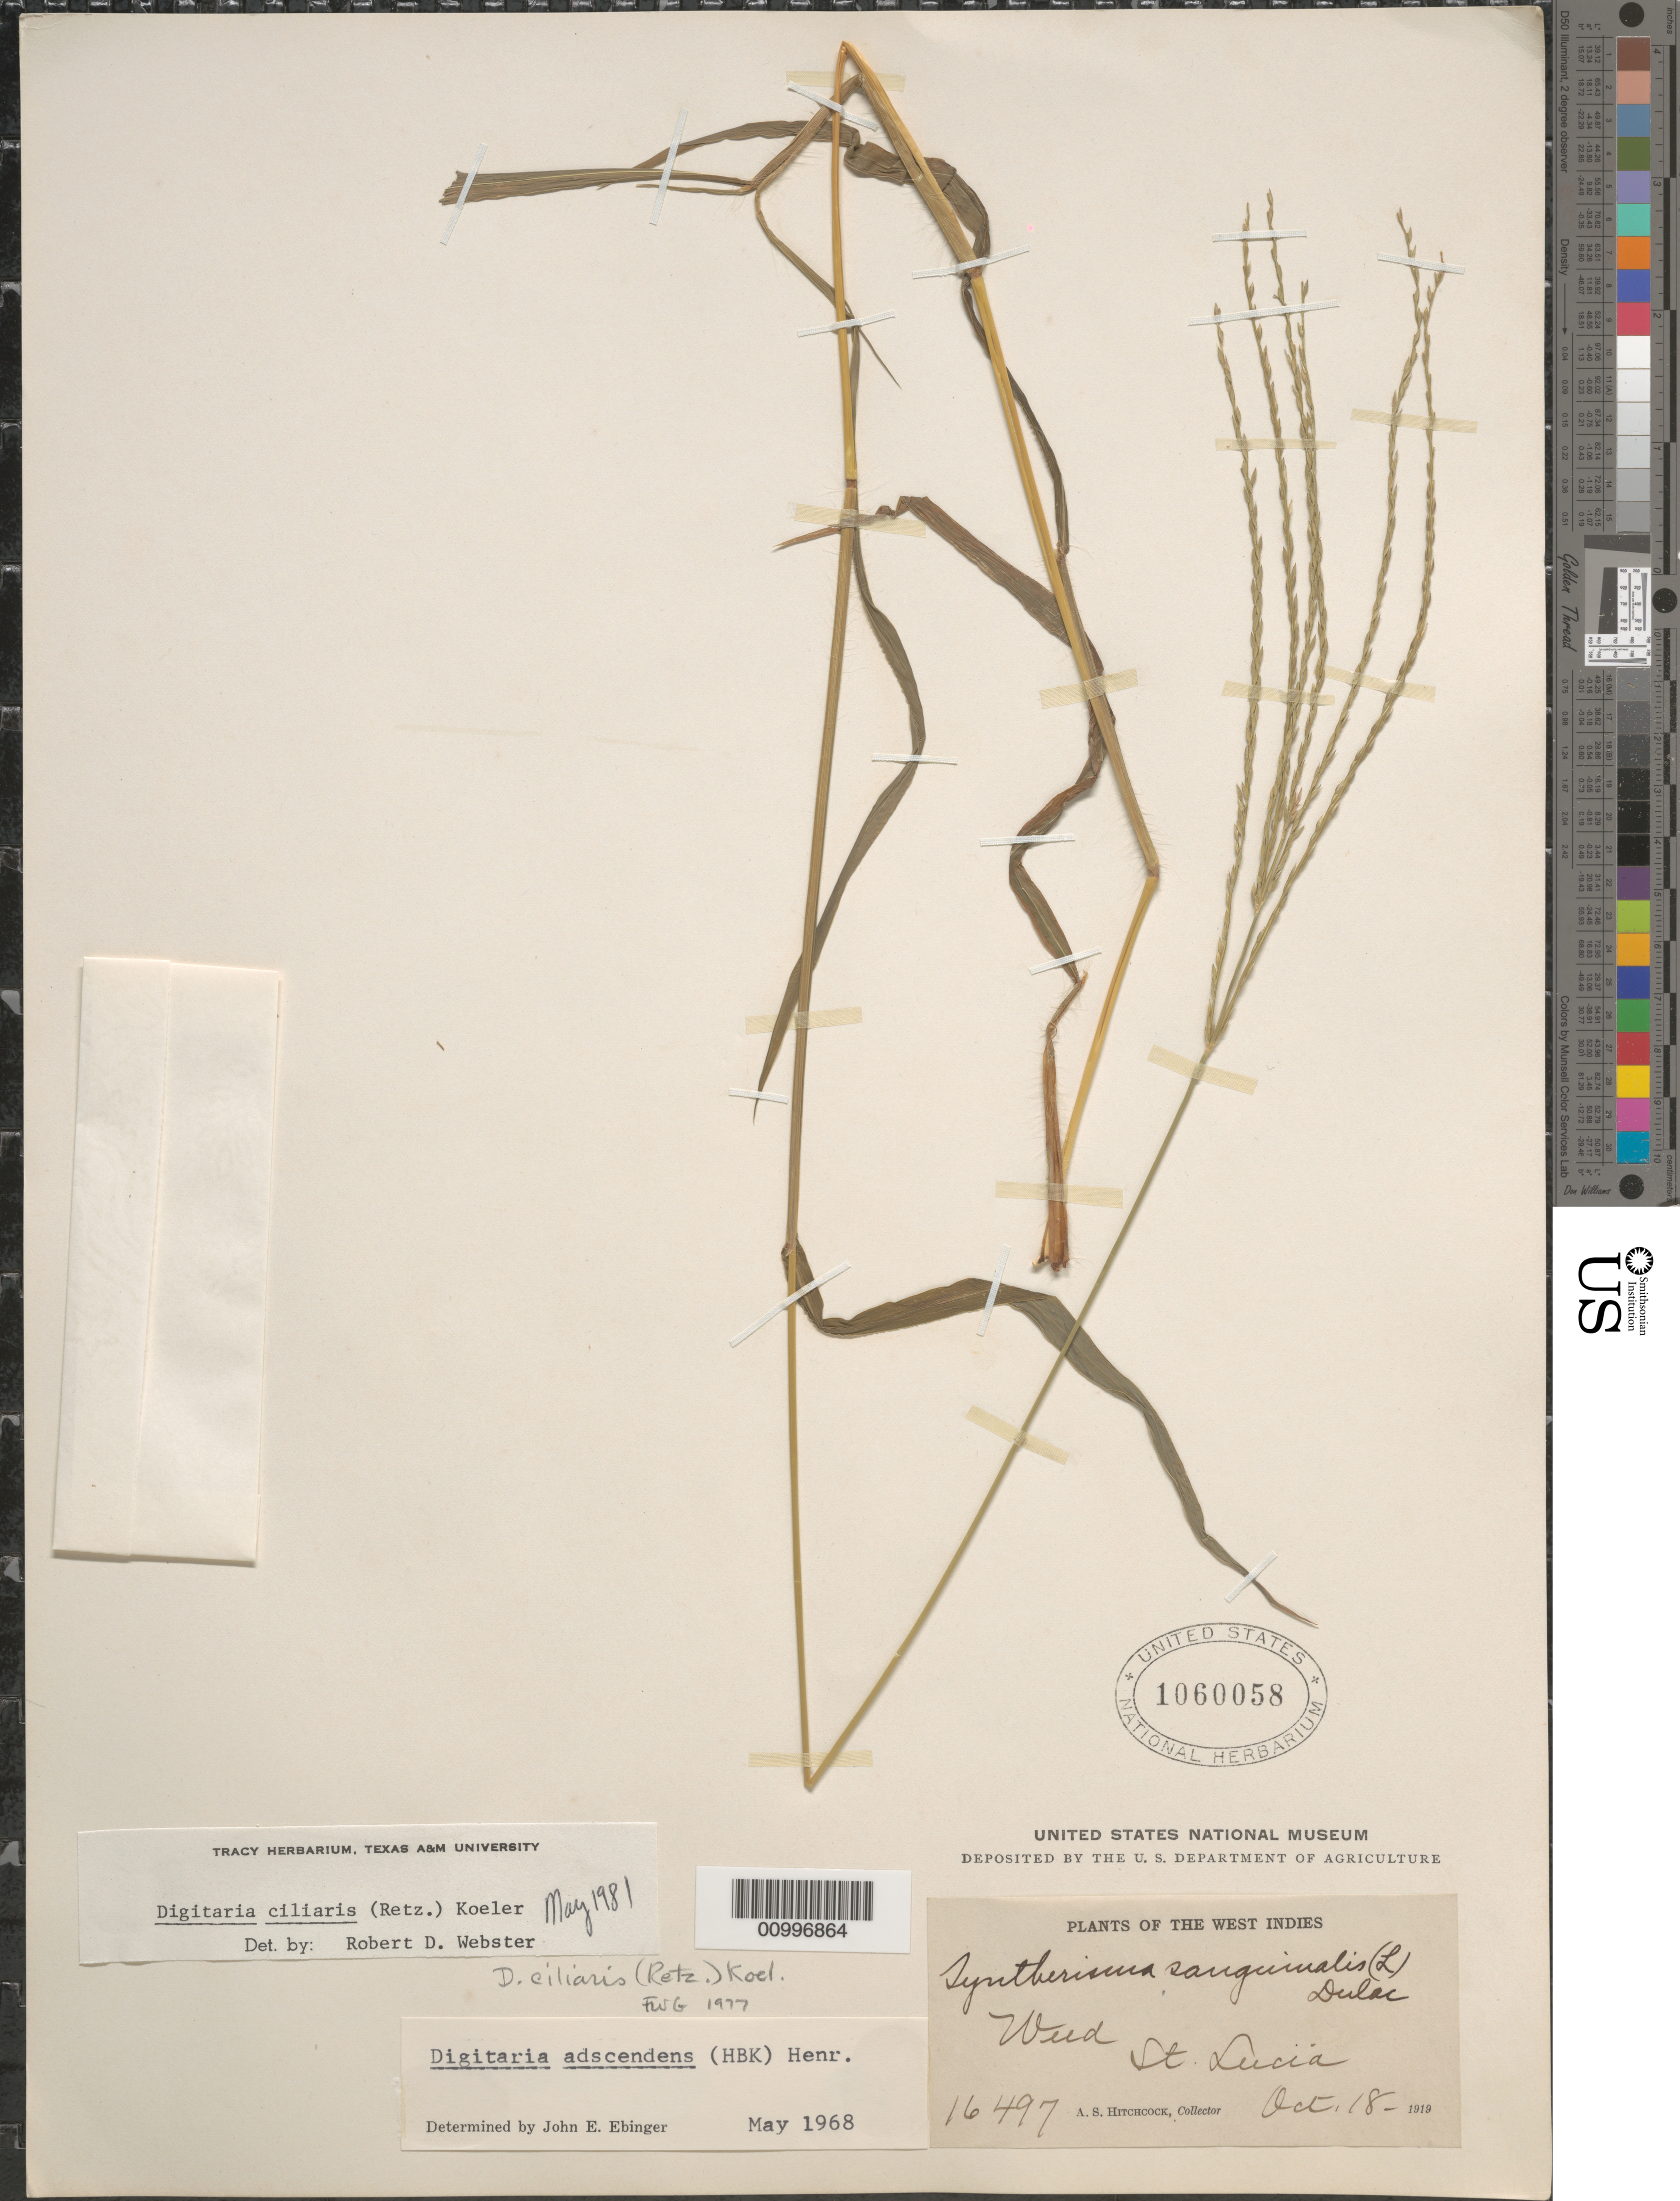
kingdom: Plantae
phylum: Tracheophyta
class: Liliopsida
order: Poales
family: Poaceae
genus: Digitaria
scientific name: Digitaria ciliaris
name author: (Retz.) Koeler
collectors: A. S. Hitchcock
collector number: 16497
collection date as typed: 18 Oct 1919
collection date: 1919-10-18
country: St. Lucia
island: St. Lucia I.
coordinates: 0 N, 0 E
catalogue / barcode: US 1060058